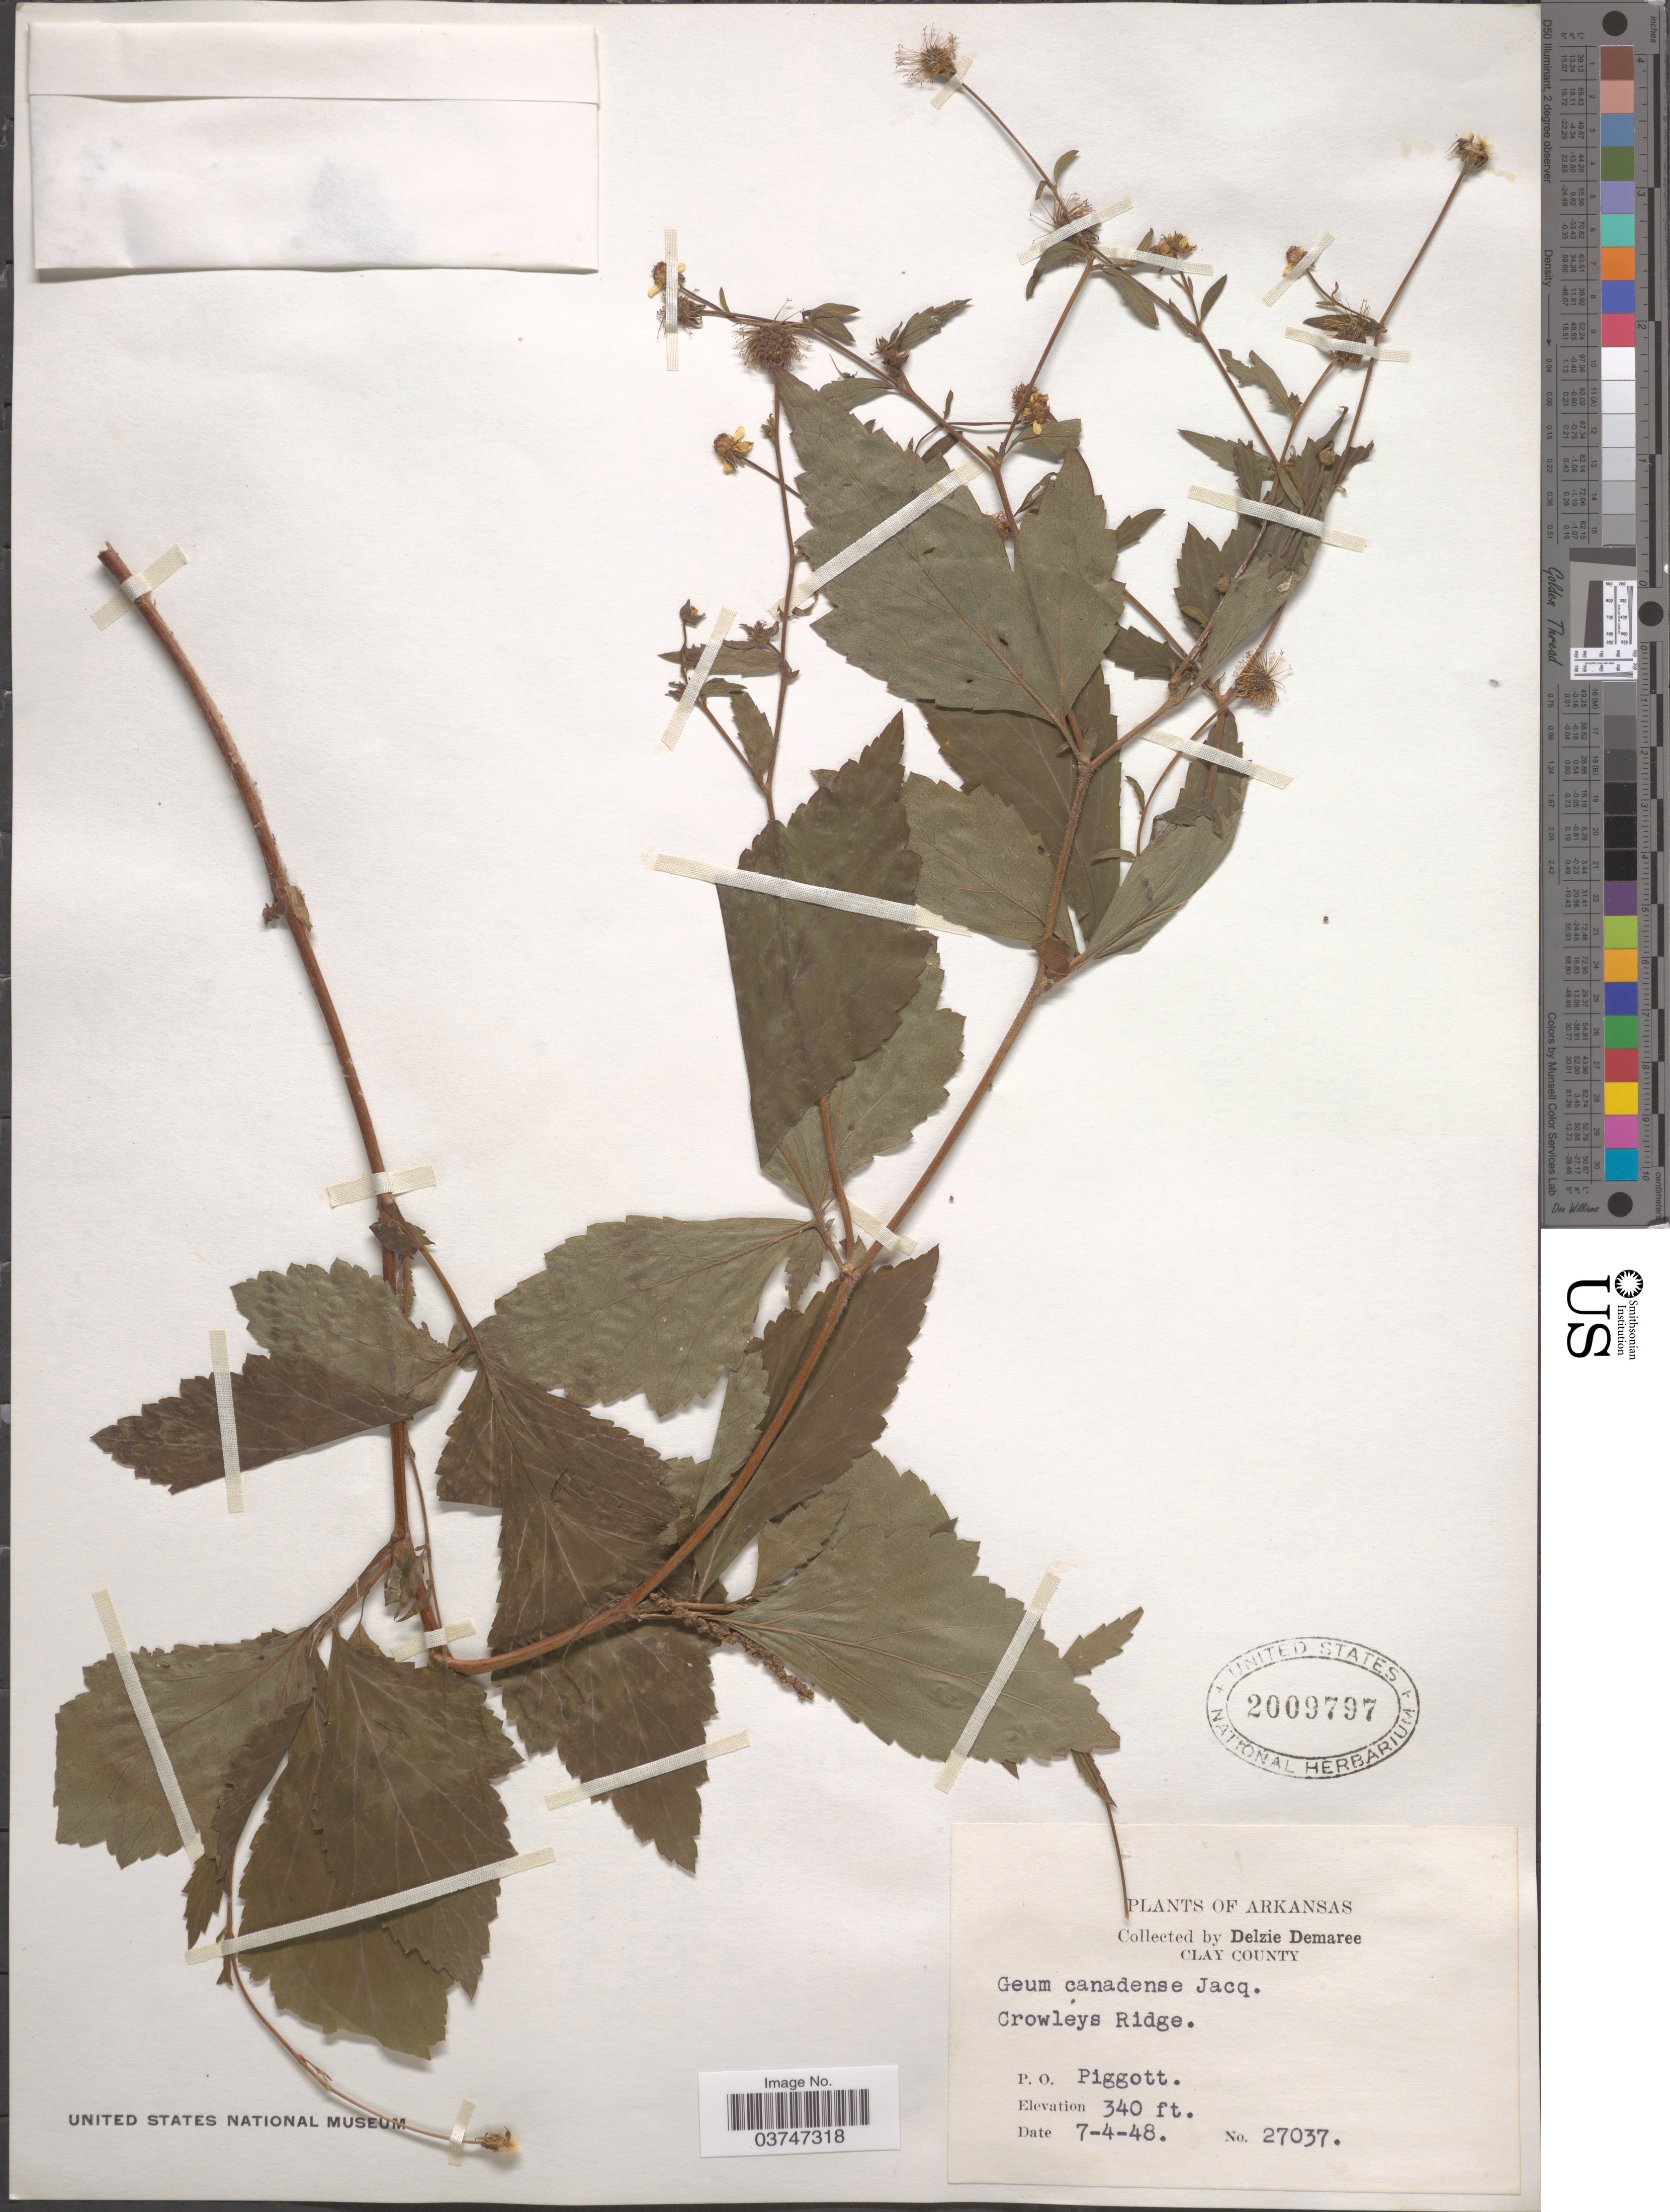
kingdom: Plantae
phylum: Tracheophyta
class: Magnoliopsida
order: Rosales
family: Rosaceae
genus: Geum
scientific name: Geum canadense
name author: Jacq.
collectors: D. Demaree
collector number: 27037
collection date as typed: Transcribed d/m/y: 4/7/48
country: United States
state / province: Arkansas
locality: Clay County. Crowleys Ridge. P.O. Piggott.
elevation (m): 104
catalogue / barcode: US 2009797